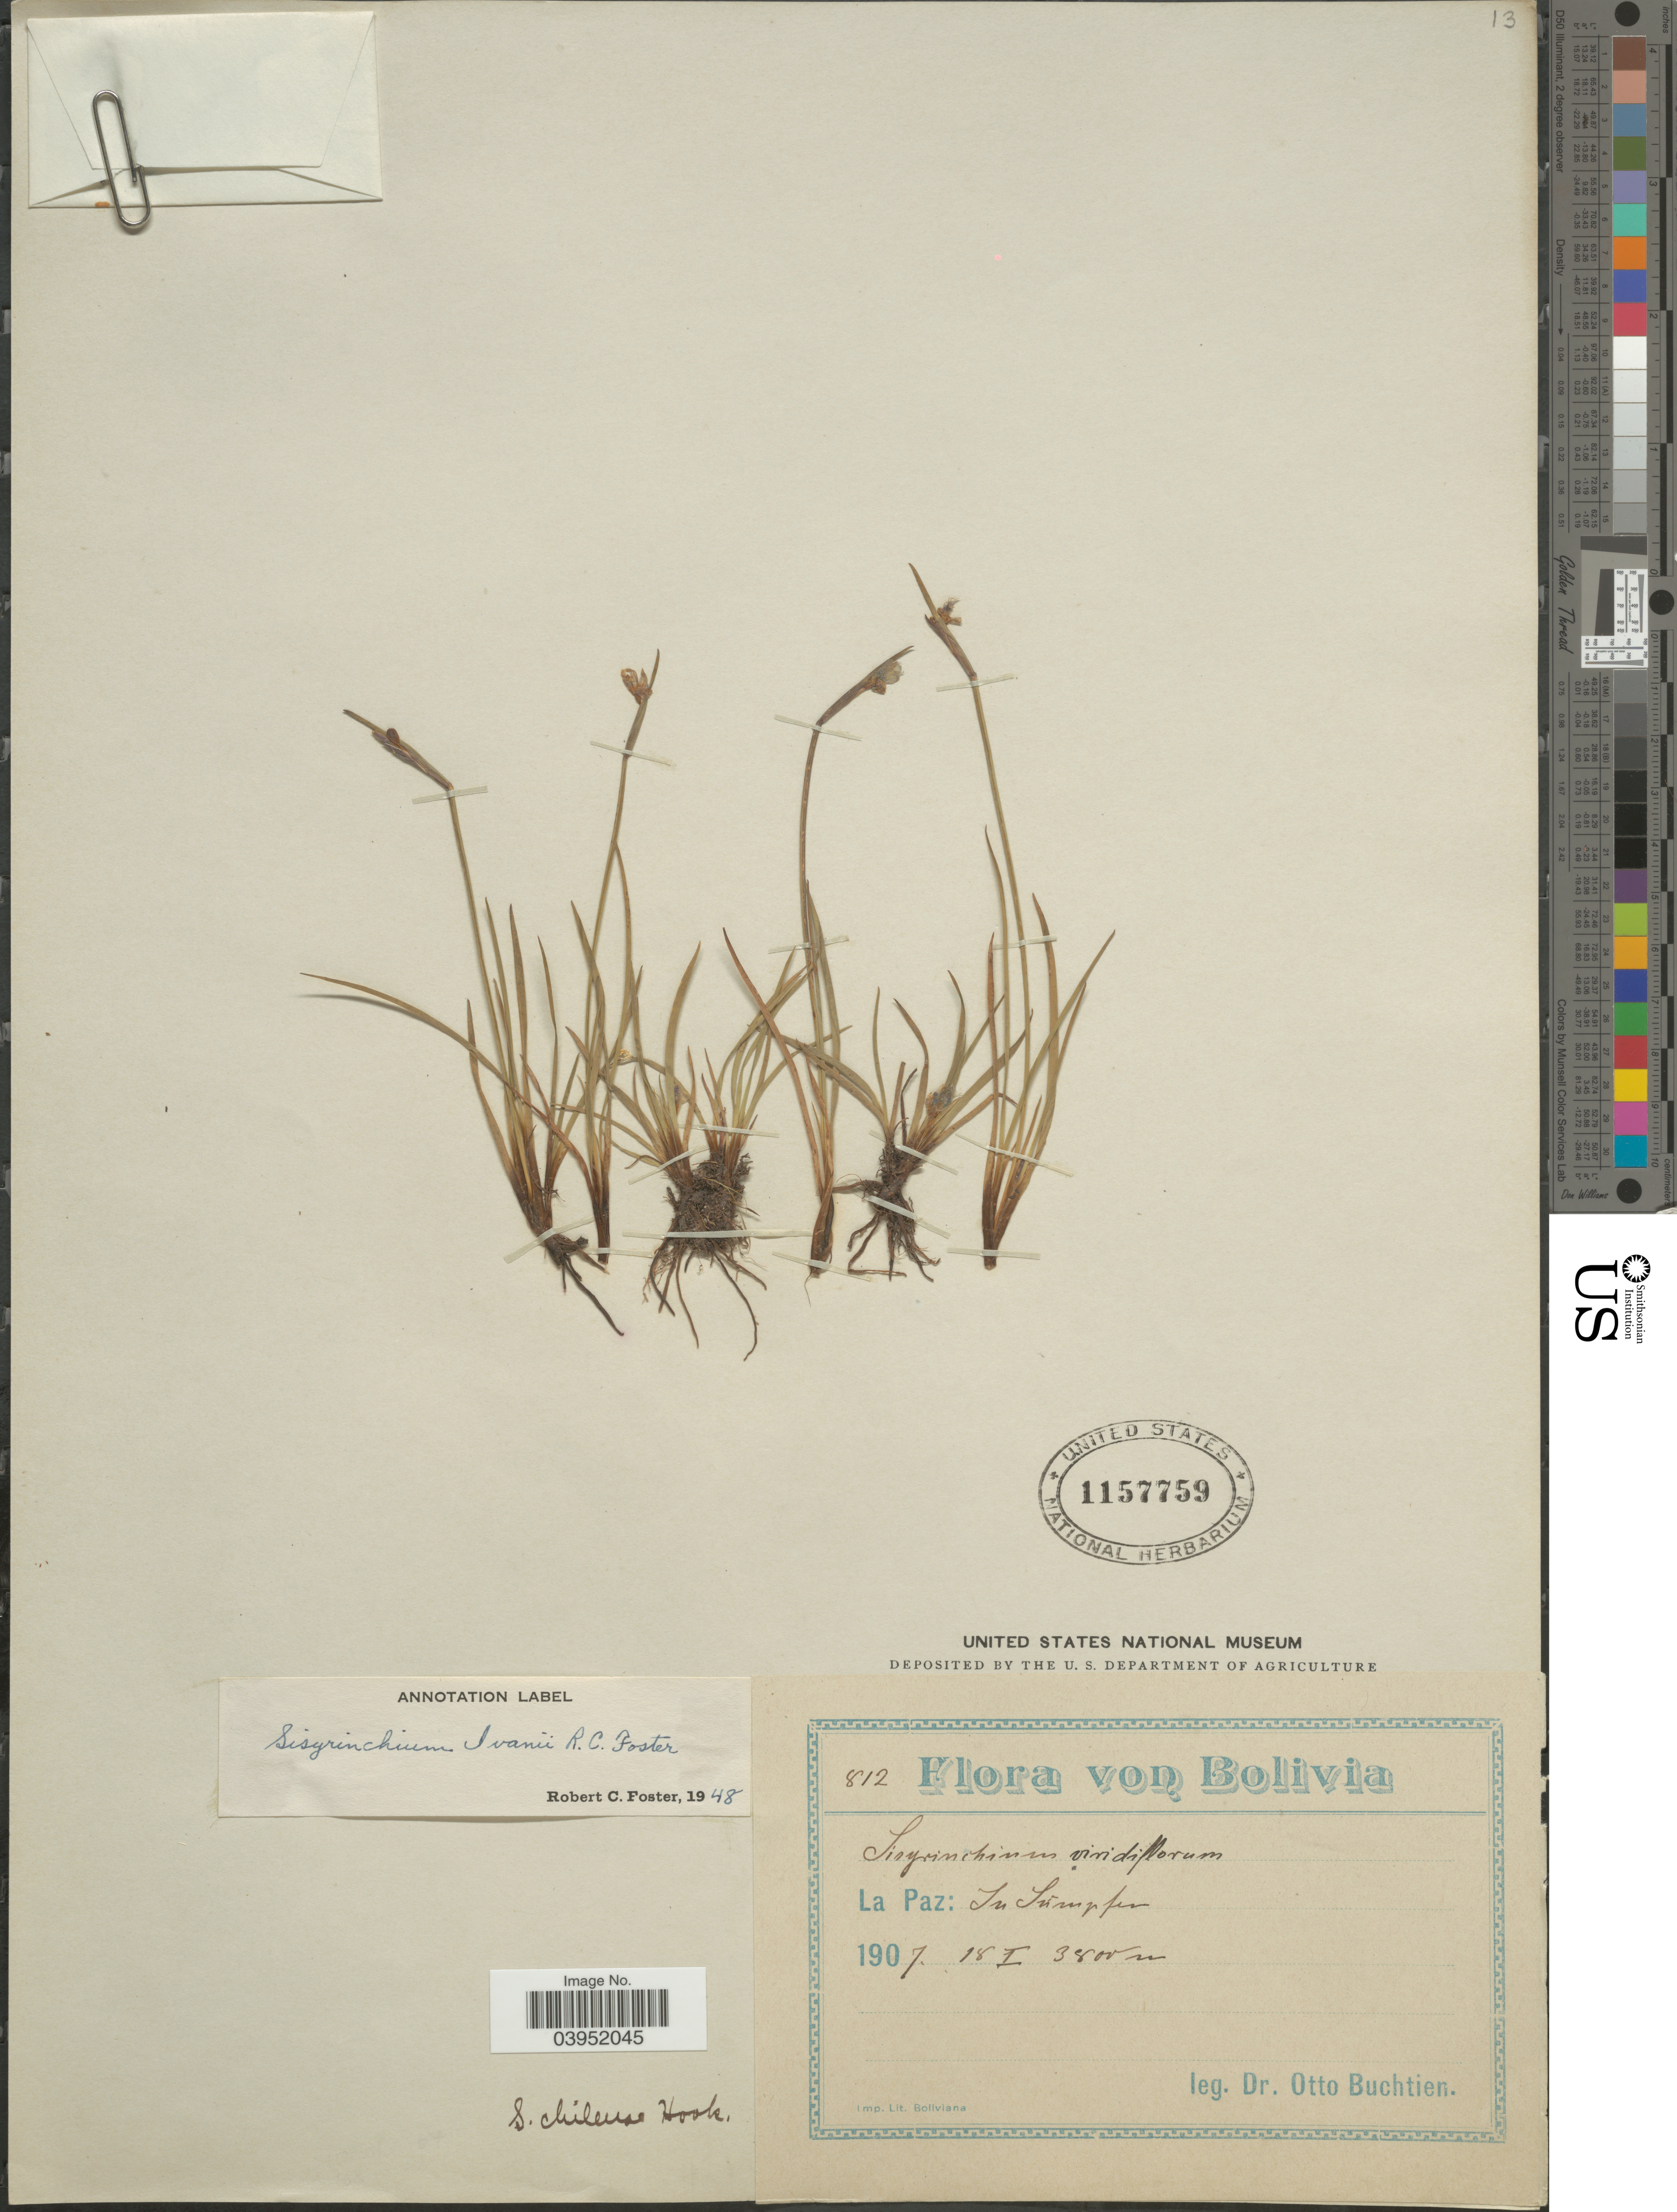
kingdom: Plantae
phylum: Tracheophyta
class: Liliopsida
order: Asparagales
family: Iridaceae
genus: Sisyrinchium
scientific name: Sisyrinchium ivanii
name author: R.C. Foster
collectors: O. Buchtien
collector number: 812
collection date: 1907-01-18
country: Bolivia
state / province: La Paz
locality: In Sümpfen.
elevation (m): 3800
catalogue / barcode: US 1157759